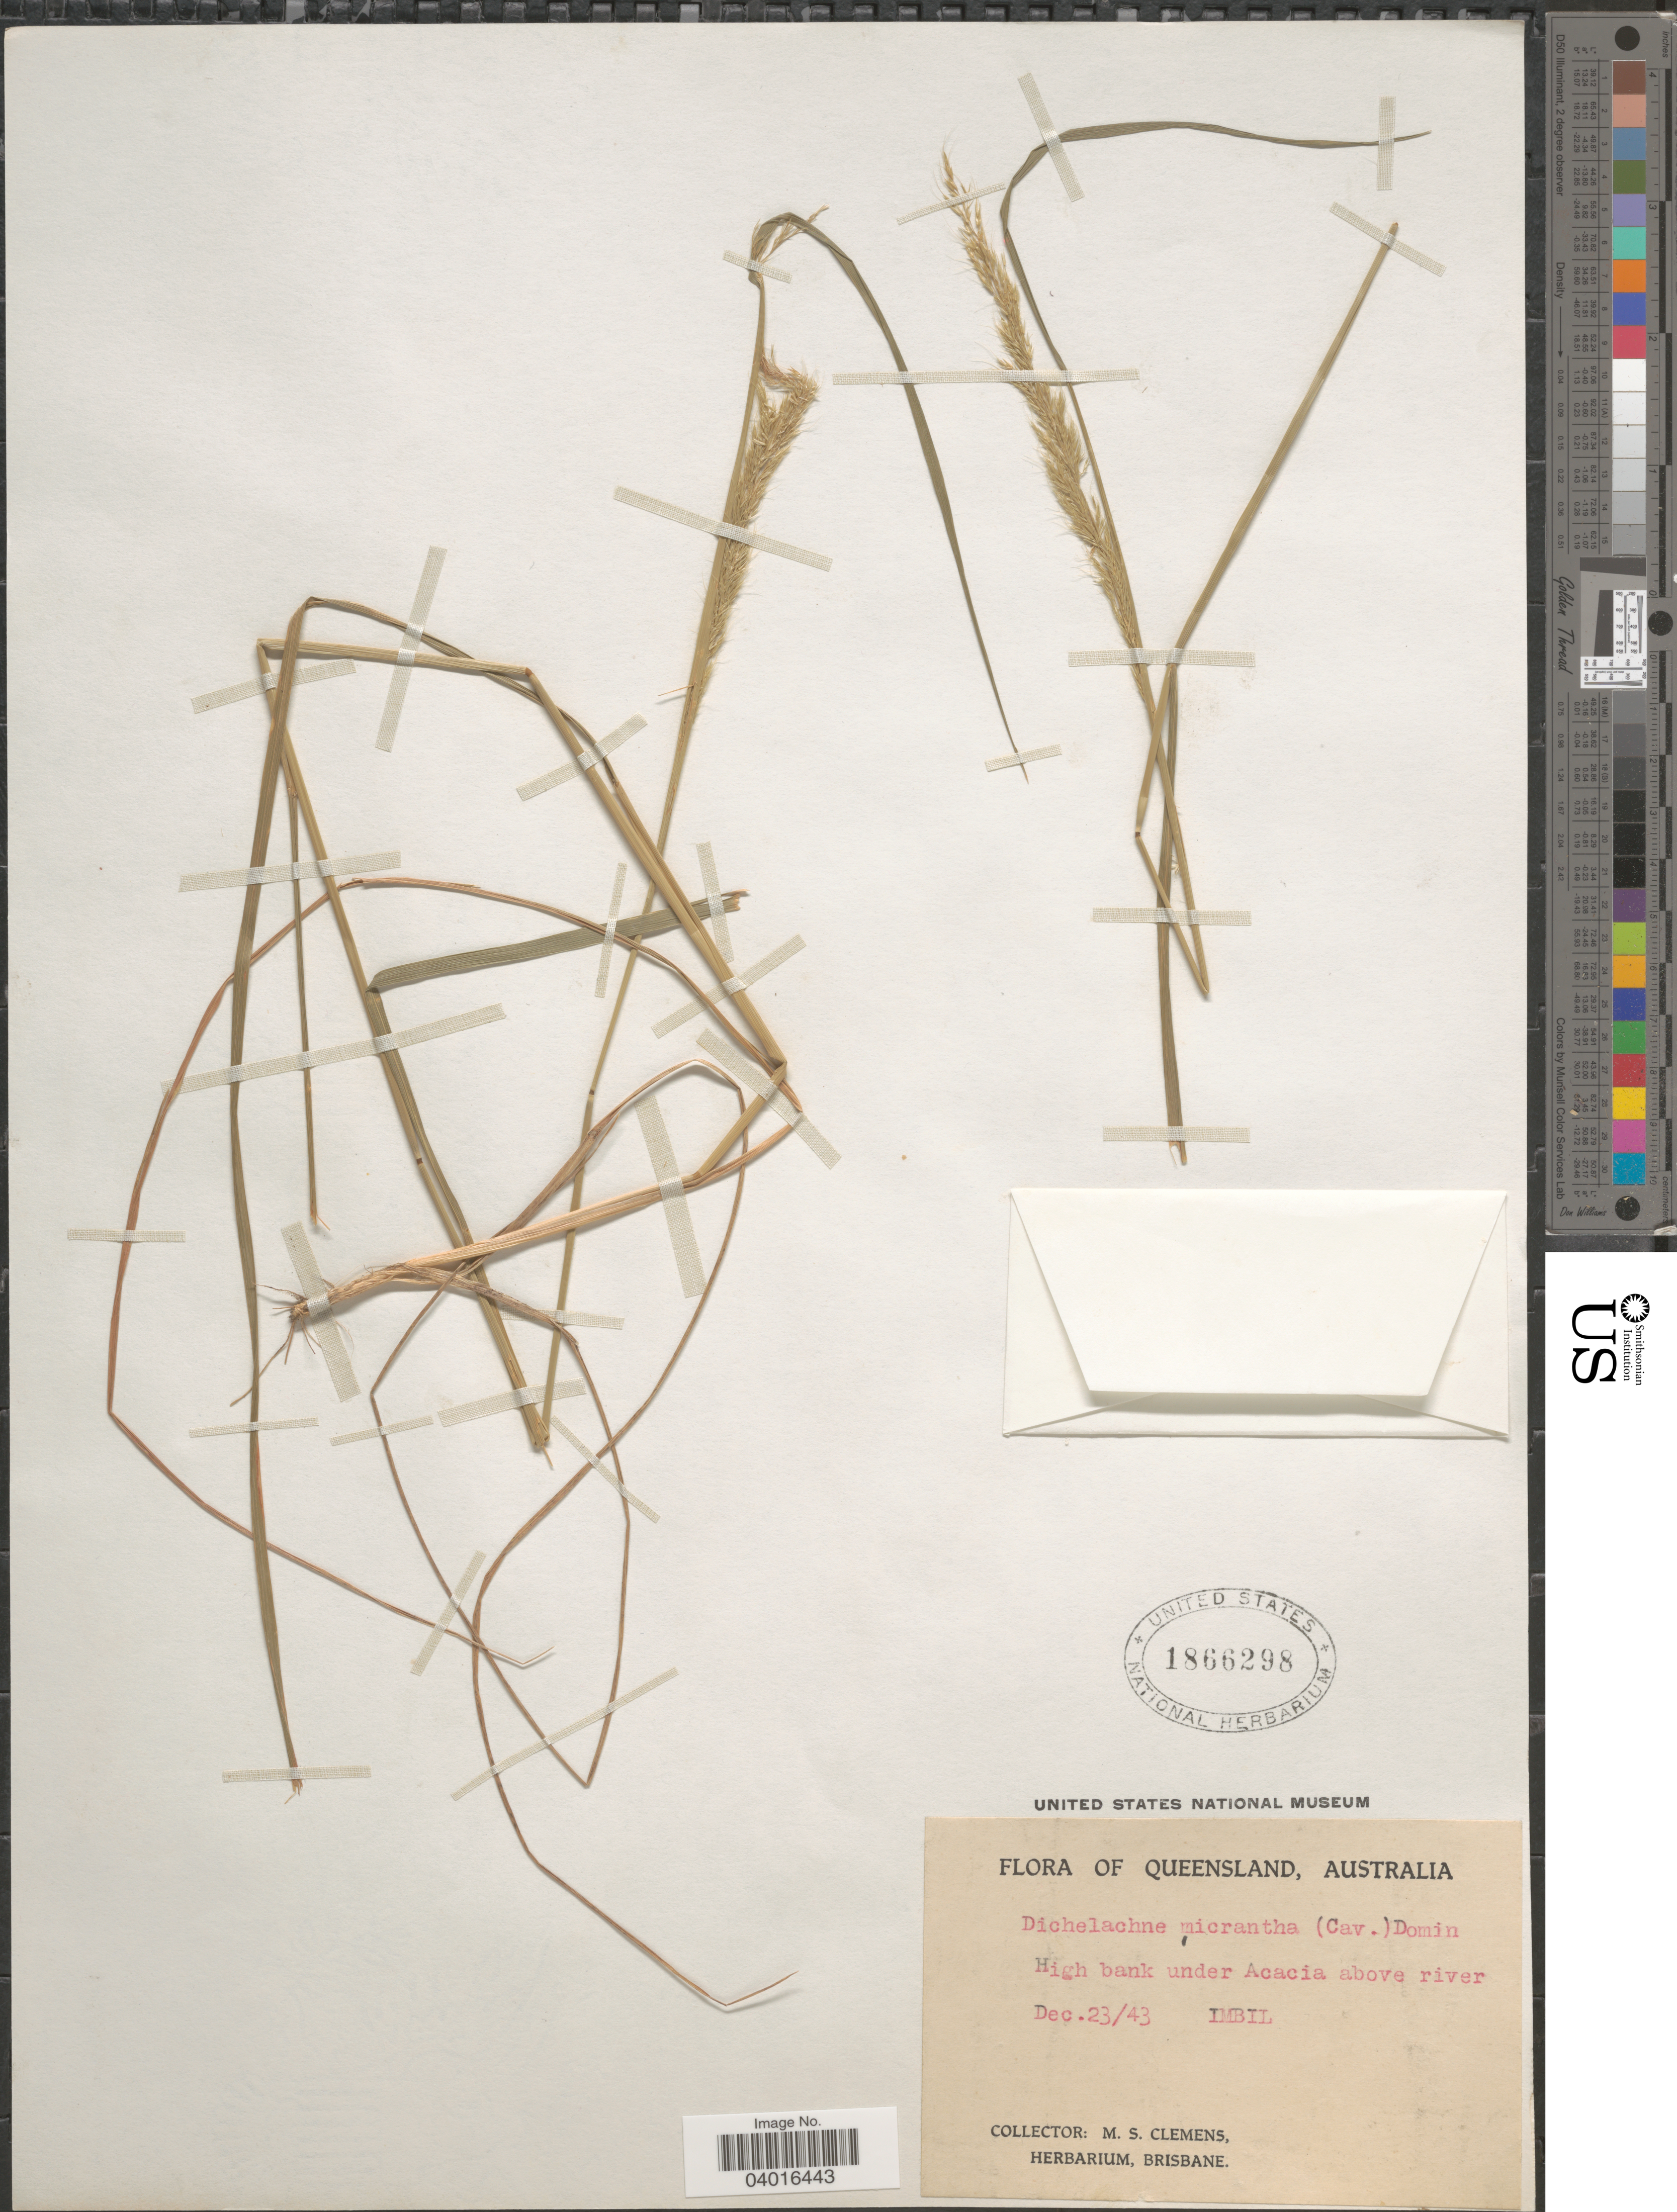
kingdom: Plantae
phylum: Tracheophyta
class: Liliopsida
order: Poales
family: Poaceae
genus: Dichelachne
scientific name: Dichelachne micrantha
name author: (Cav.) Domin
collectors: M. S. Clemens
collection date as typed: Transcribed d/m/y: 23/12/43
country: Australia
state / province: Queensland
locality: High bank under Acacia above river. IMBIL.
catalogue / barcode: US 1866298